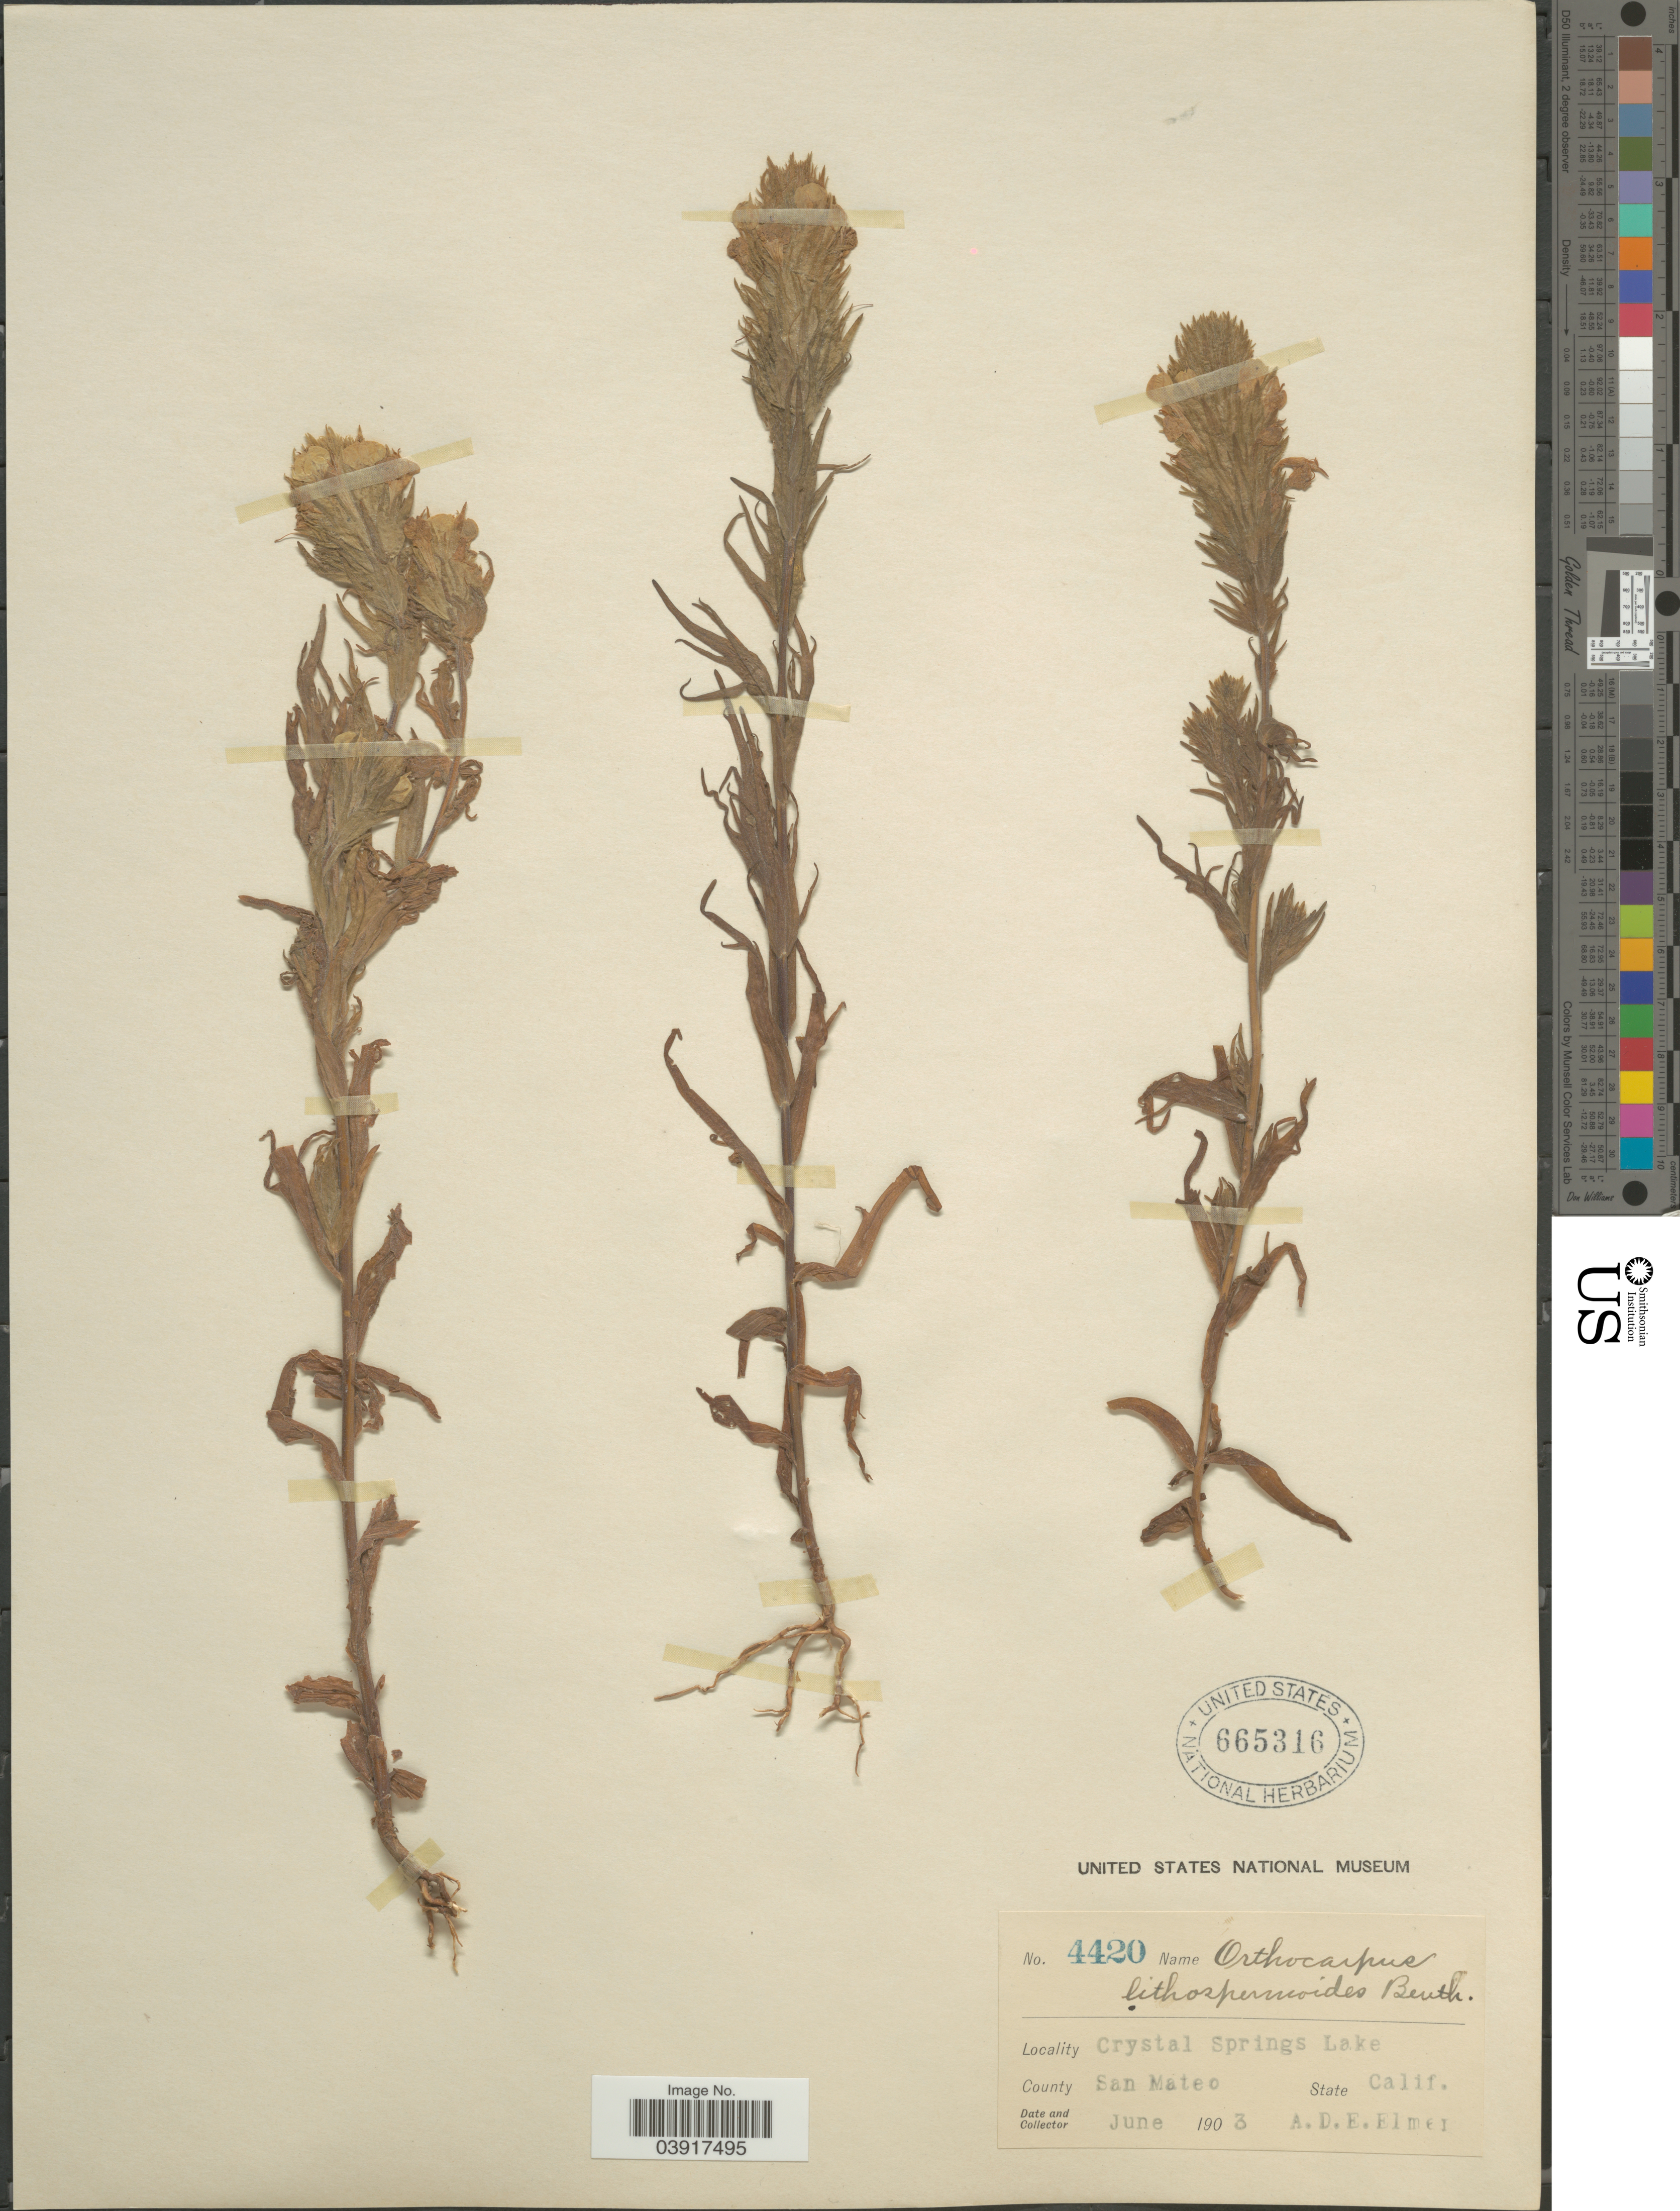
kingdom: Plantae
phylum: Tracheophyta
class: Magnoliopsida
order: Lamiales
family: Orobanchaceae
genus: Orthocarpus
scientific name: Orthocarpus lithospermoides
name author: Benth.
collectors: A. D. E. Elmer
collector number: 4420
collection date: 1903-06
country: United States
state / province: California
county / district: San Mateo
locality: Crystal Springs Lake. County San Mateo.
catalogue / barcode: US 665316